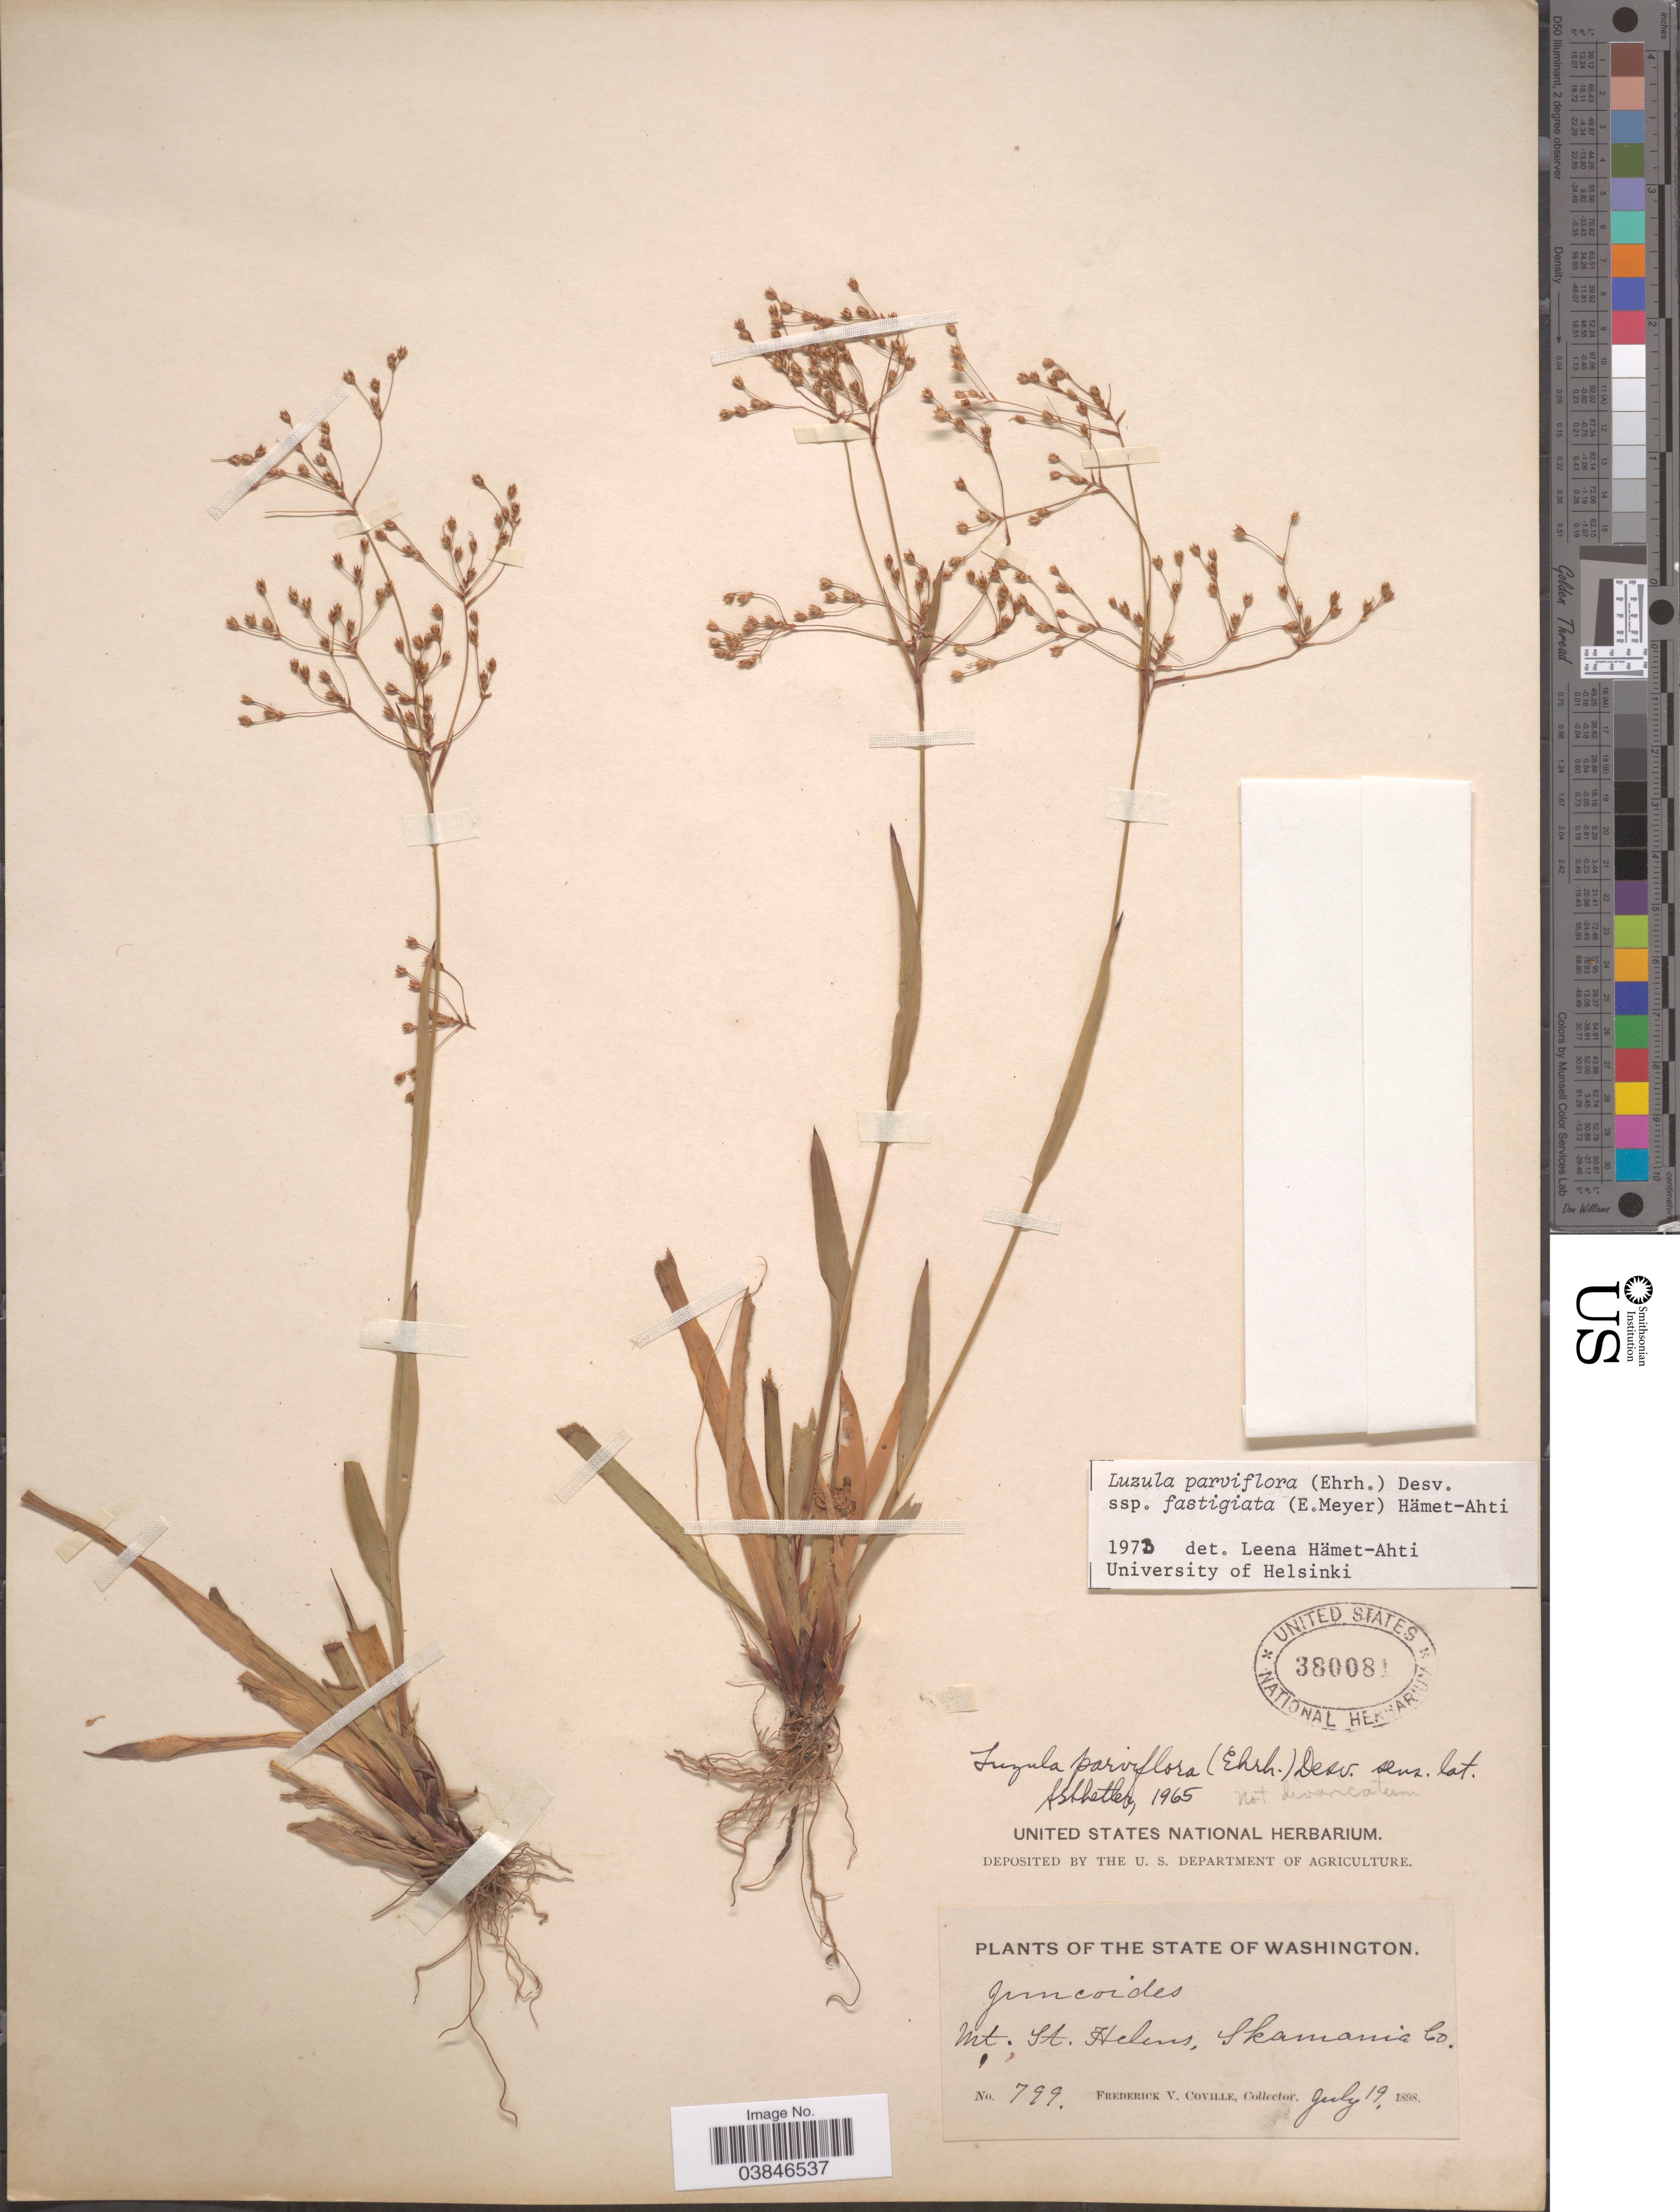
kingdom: Plantae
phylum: Tracheophyta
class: Liliopsida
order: Poales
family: Juncaceae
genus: Luzula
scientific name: Luzula parviflora subsp. fastigiata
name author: Buchenau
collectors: F. V. Coville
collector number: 799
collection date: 1898-07-19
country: United States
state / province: Washington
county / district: Skamania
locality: Mt. St. Helens, Skamania Co.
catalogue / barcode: US 380081